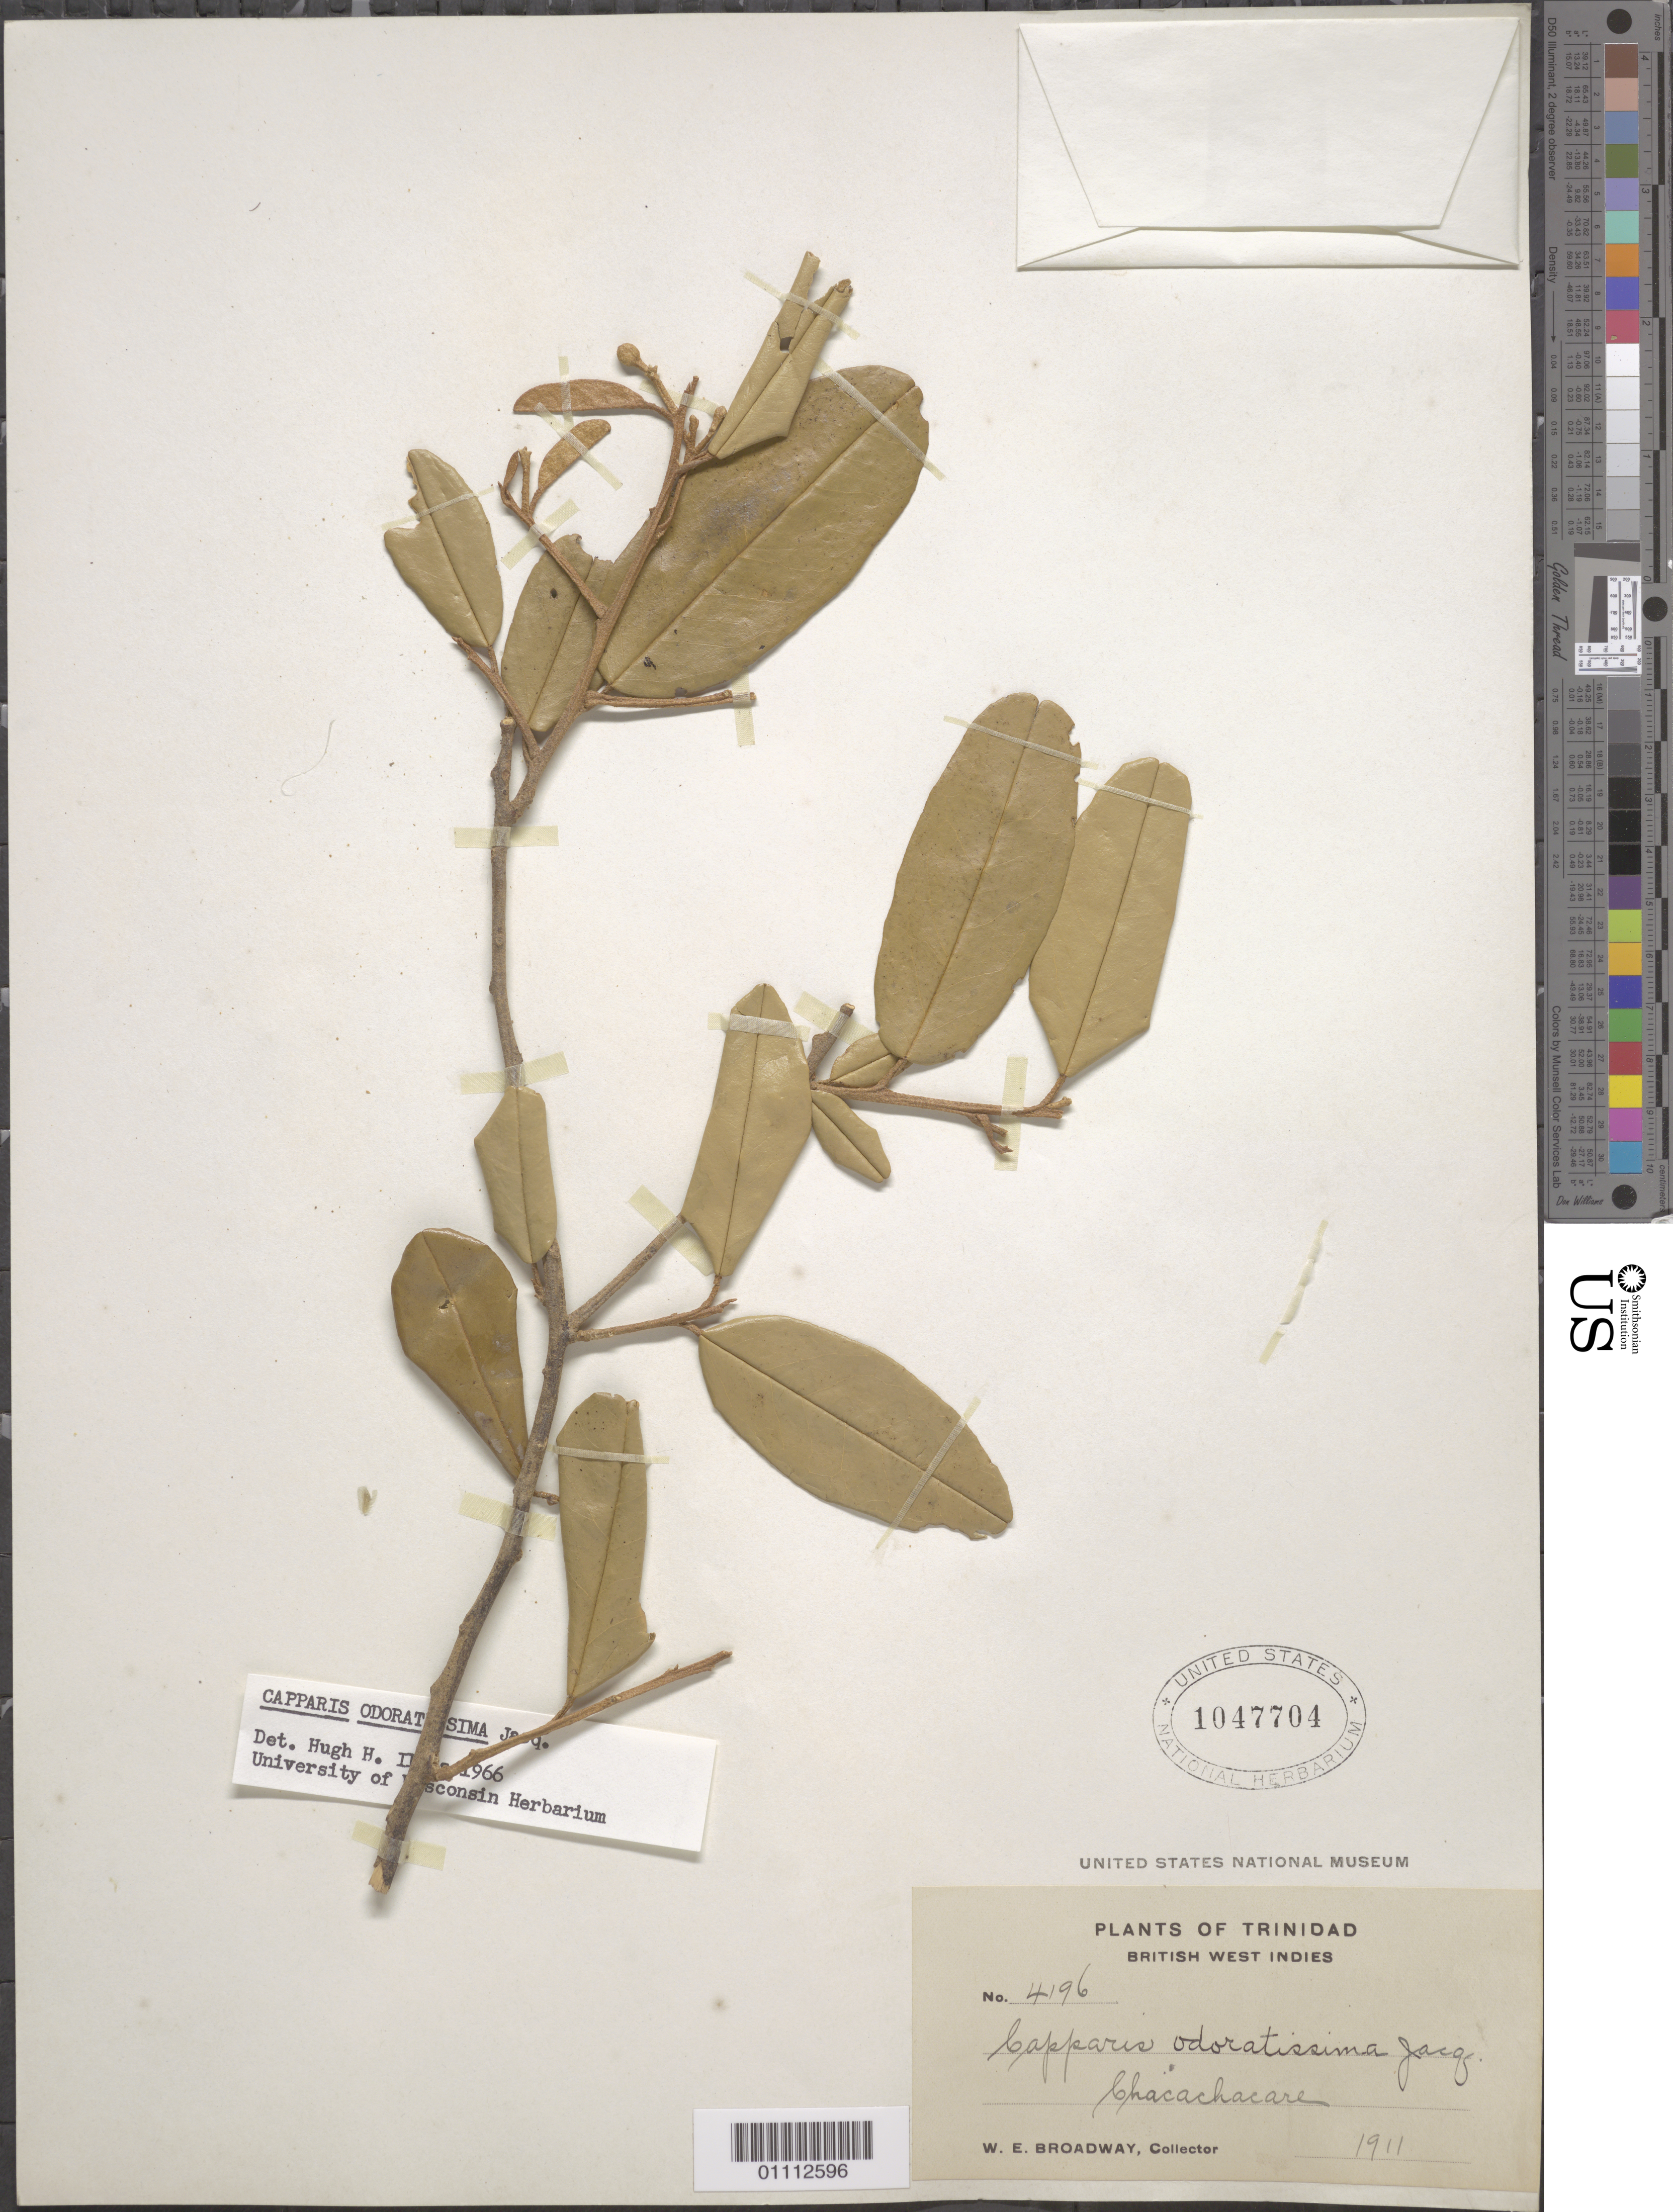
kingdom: Plantae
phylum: Tracheophyta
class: Magnoliopsida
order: Brassicales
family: Capparaceae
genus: Quadrella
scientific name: Quadrella odoratissima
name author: (Jacq.) Hutch.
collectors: W. E. Broadway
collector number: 4196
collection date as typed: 1911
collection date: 1911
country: Trinidad and Tobago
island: Chacachacare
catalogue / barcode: US 1047704